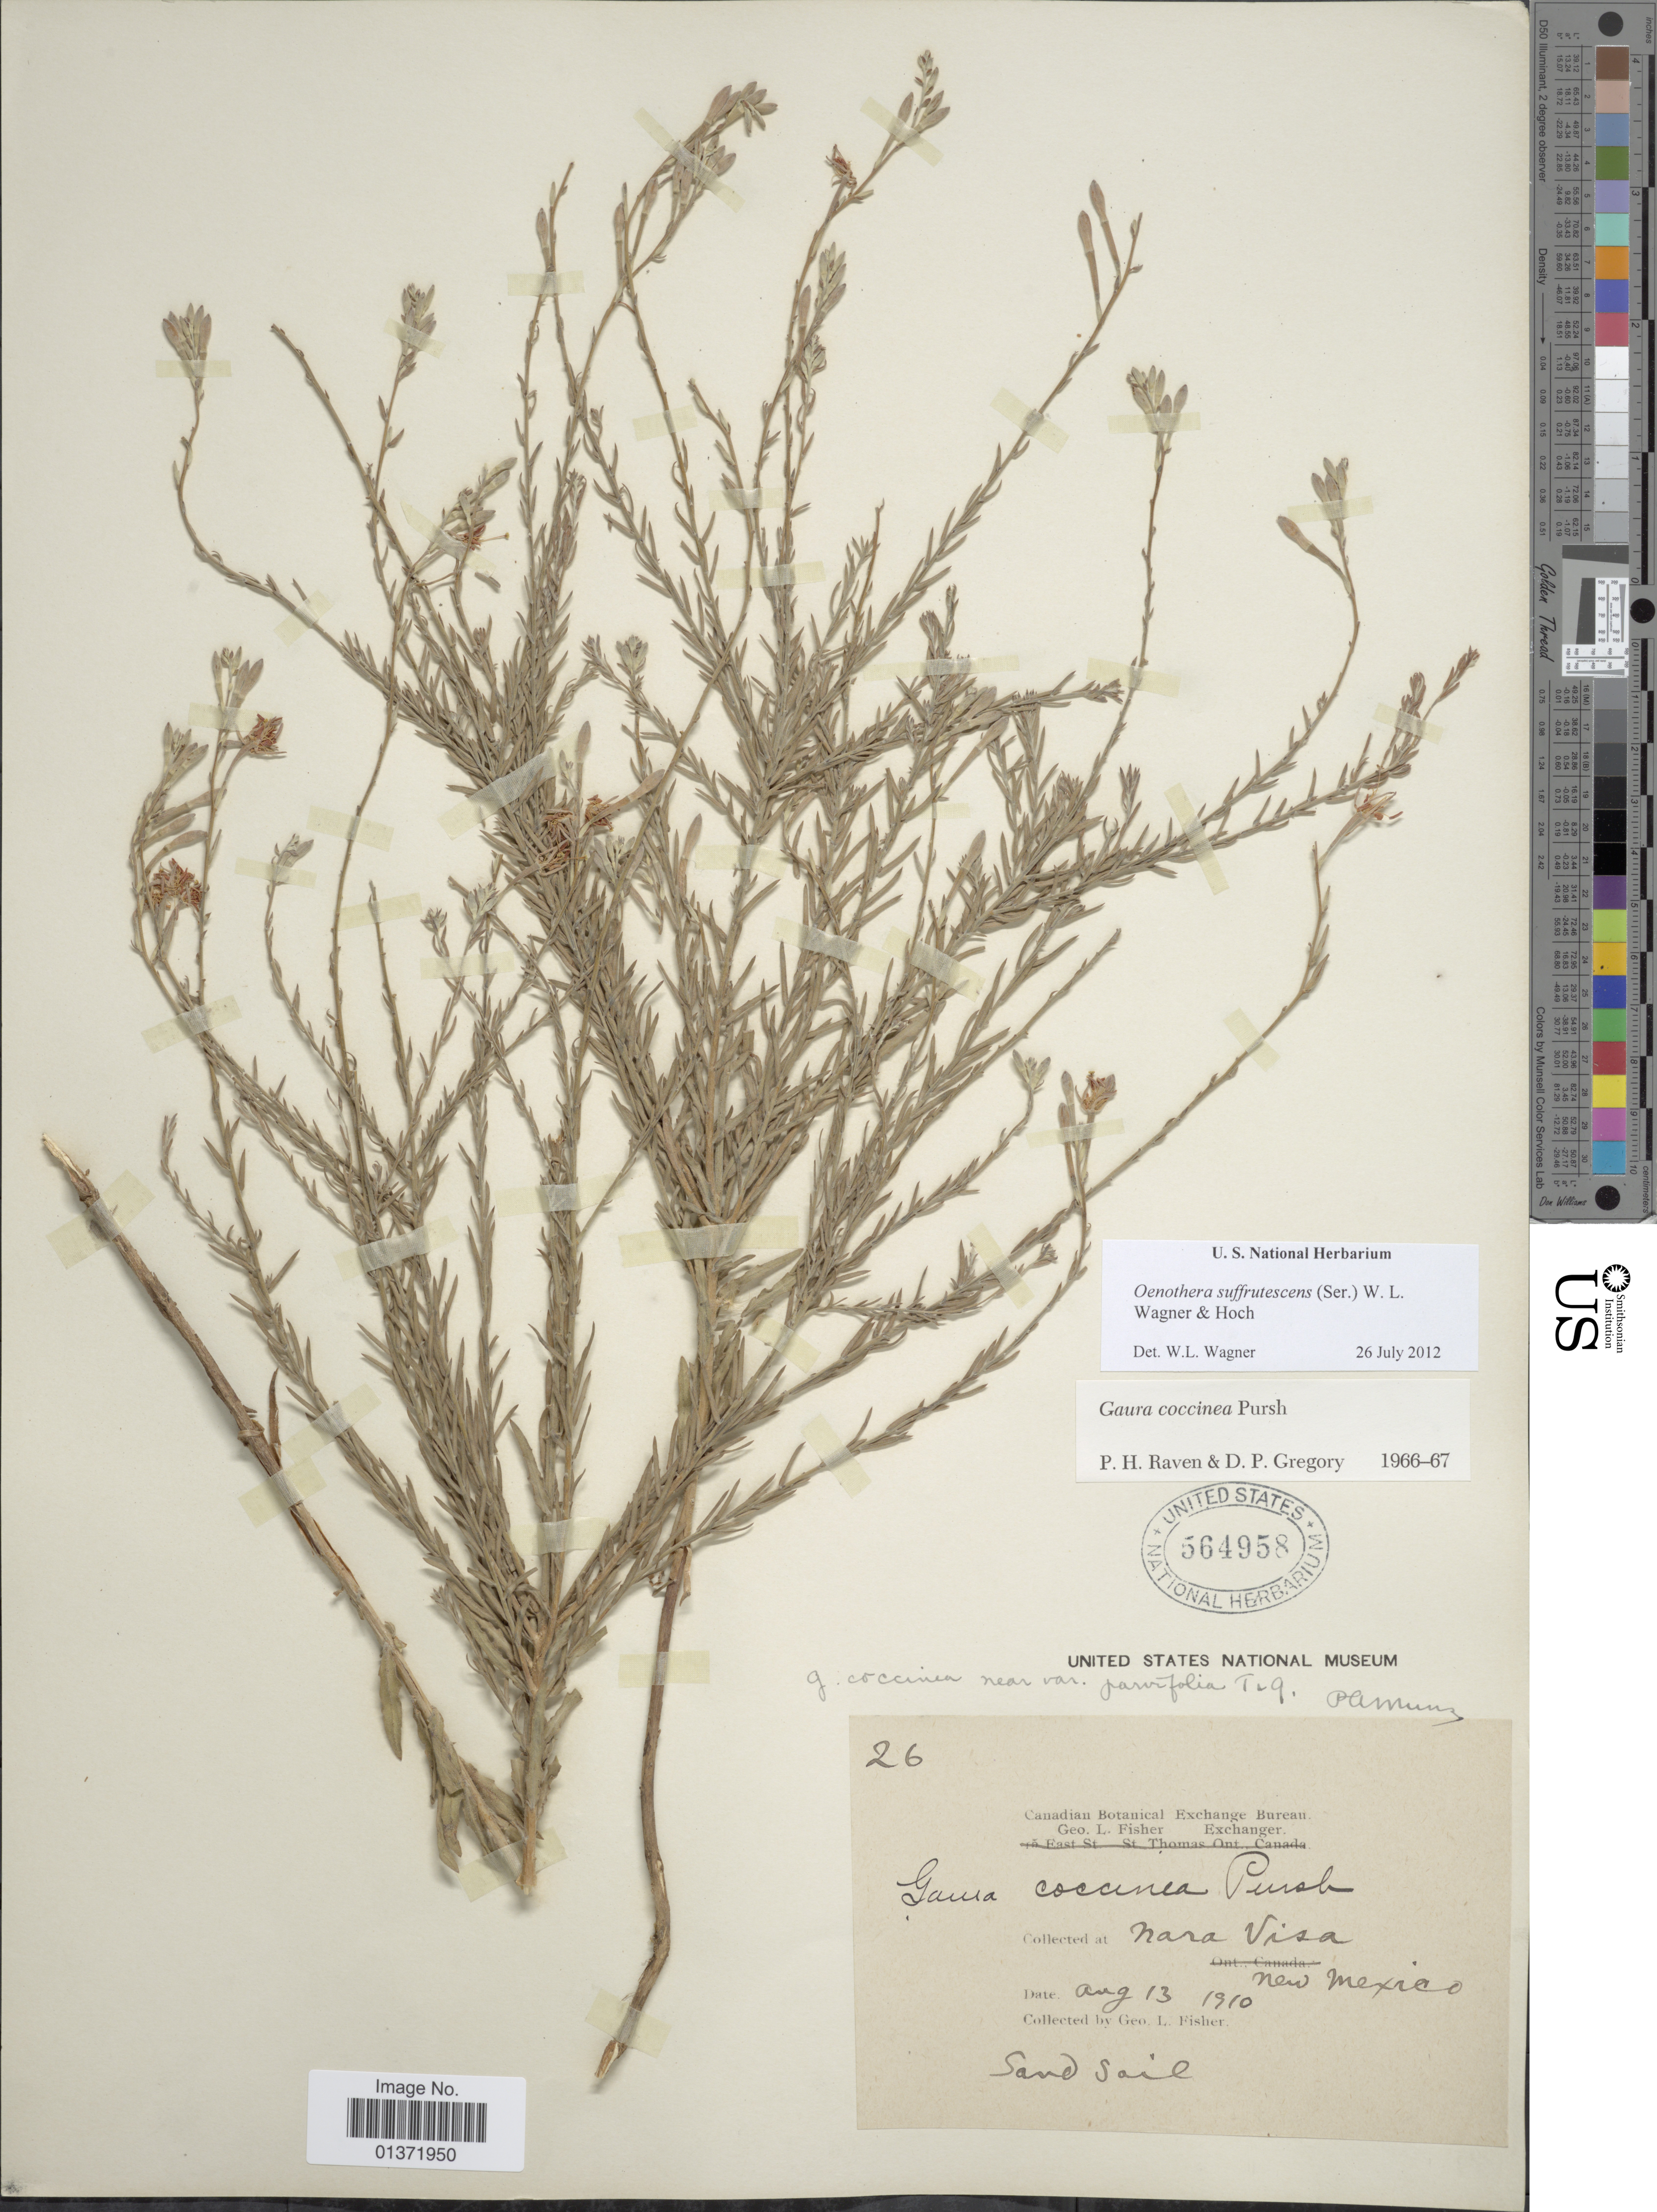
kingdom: Plantae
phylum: Tracheophyta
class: Magnoliopsida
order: Myrtales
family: Onagraceae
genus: Oenothera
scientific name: Oenothera suffrutescens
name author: (Ser.) W.L. Wagner & Hoch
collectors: G. L. Fisher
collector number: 26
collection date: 1910-08-13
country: United States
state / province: New Mexico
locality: Nara Visa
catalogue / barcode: US 564958